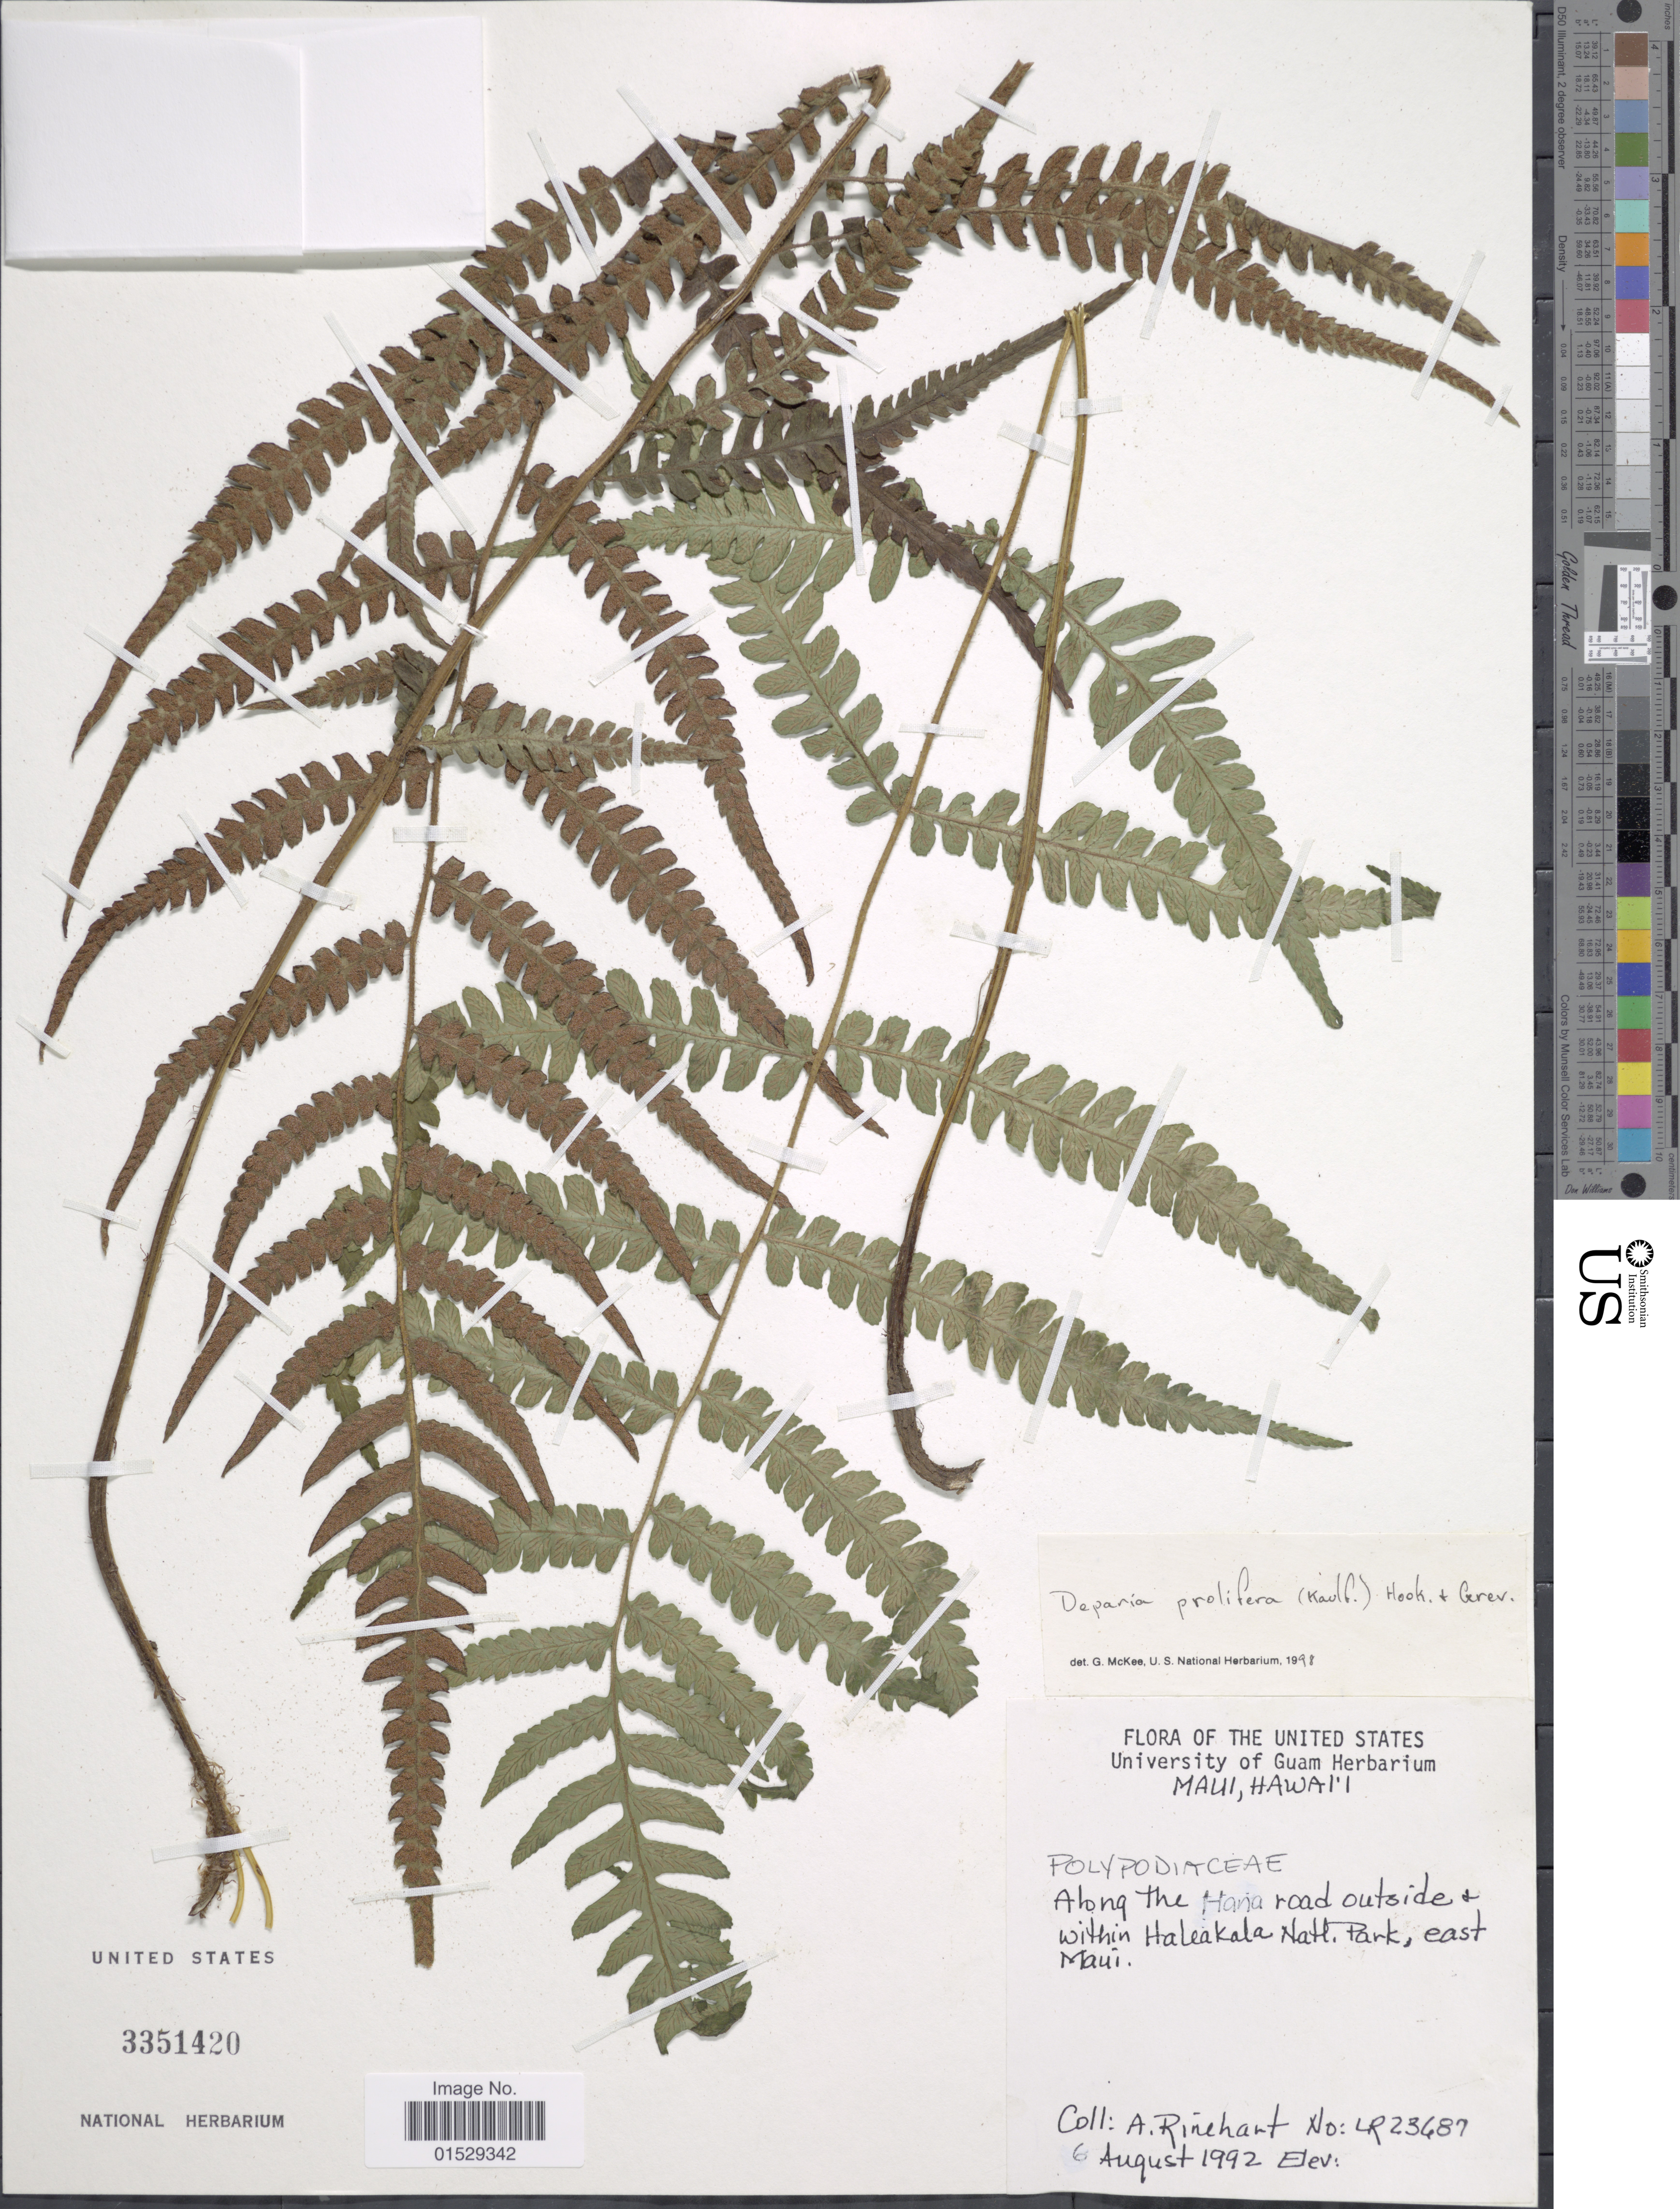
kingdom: Plantae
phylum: Tracheophyta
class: Polypodiopsida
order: Polypodiales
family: Athyriaceae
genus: Deparia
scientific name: Deparia prolifera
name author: (Kaulf.) Hook. & Grev.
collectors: A. Rinehart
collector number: LR23487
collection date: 1992-08-06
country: United States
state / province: Hawaii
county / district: Maui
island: Maui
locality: Along the Hana road outside + within Haleakala Nath. Park, east Maui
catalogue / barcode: US 3351420